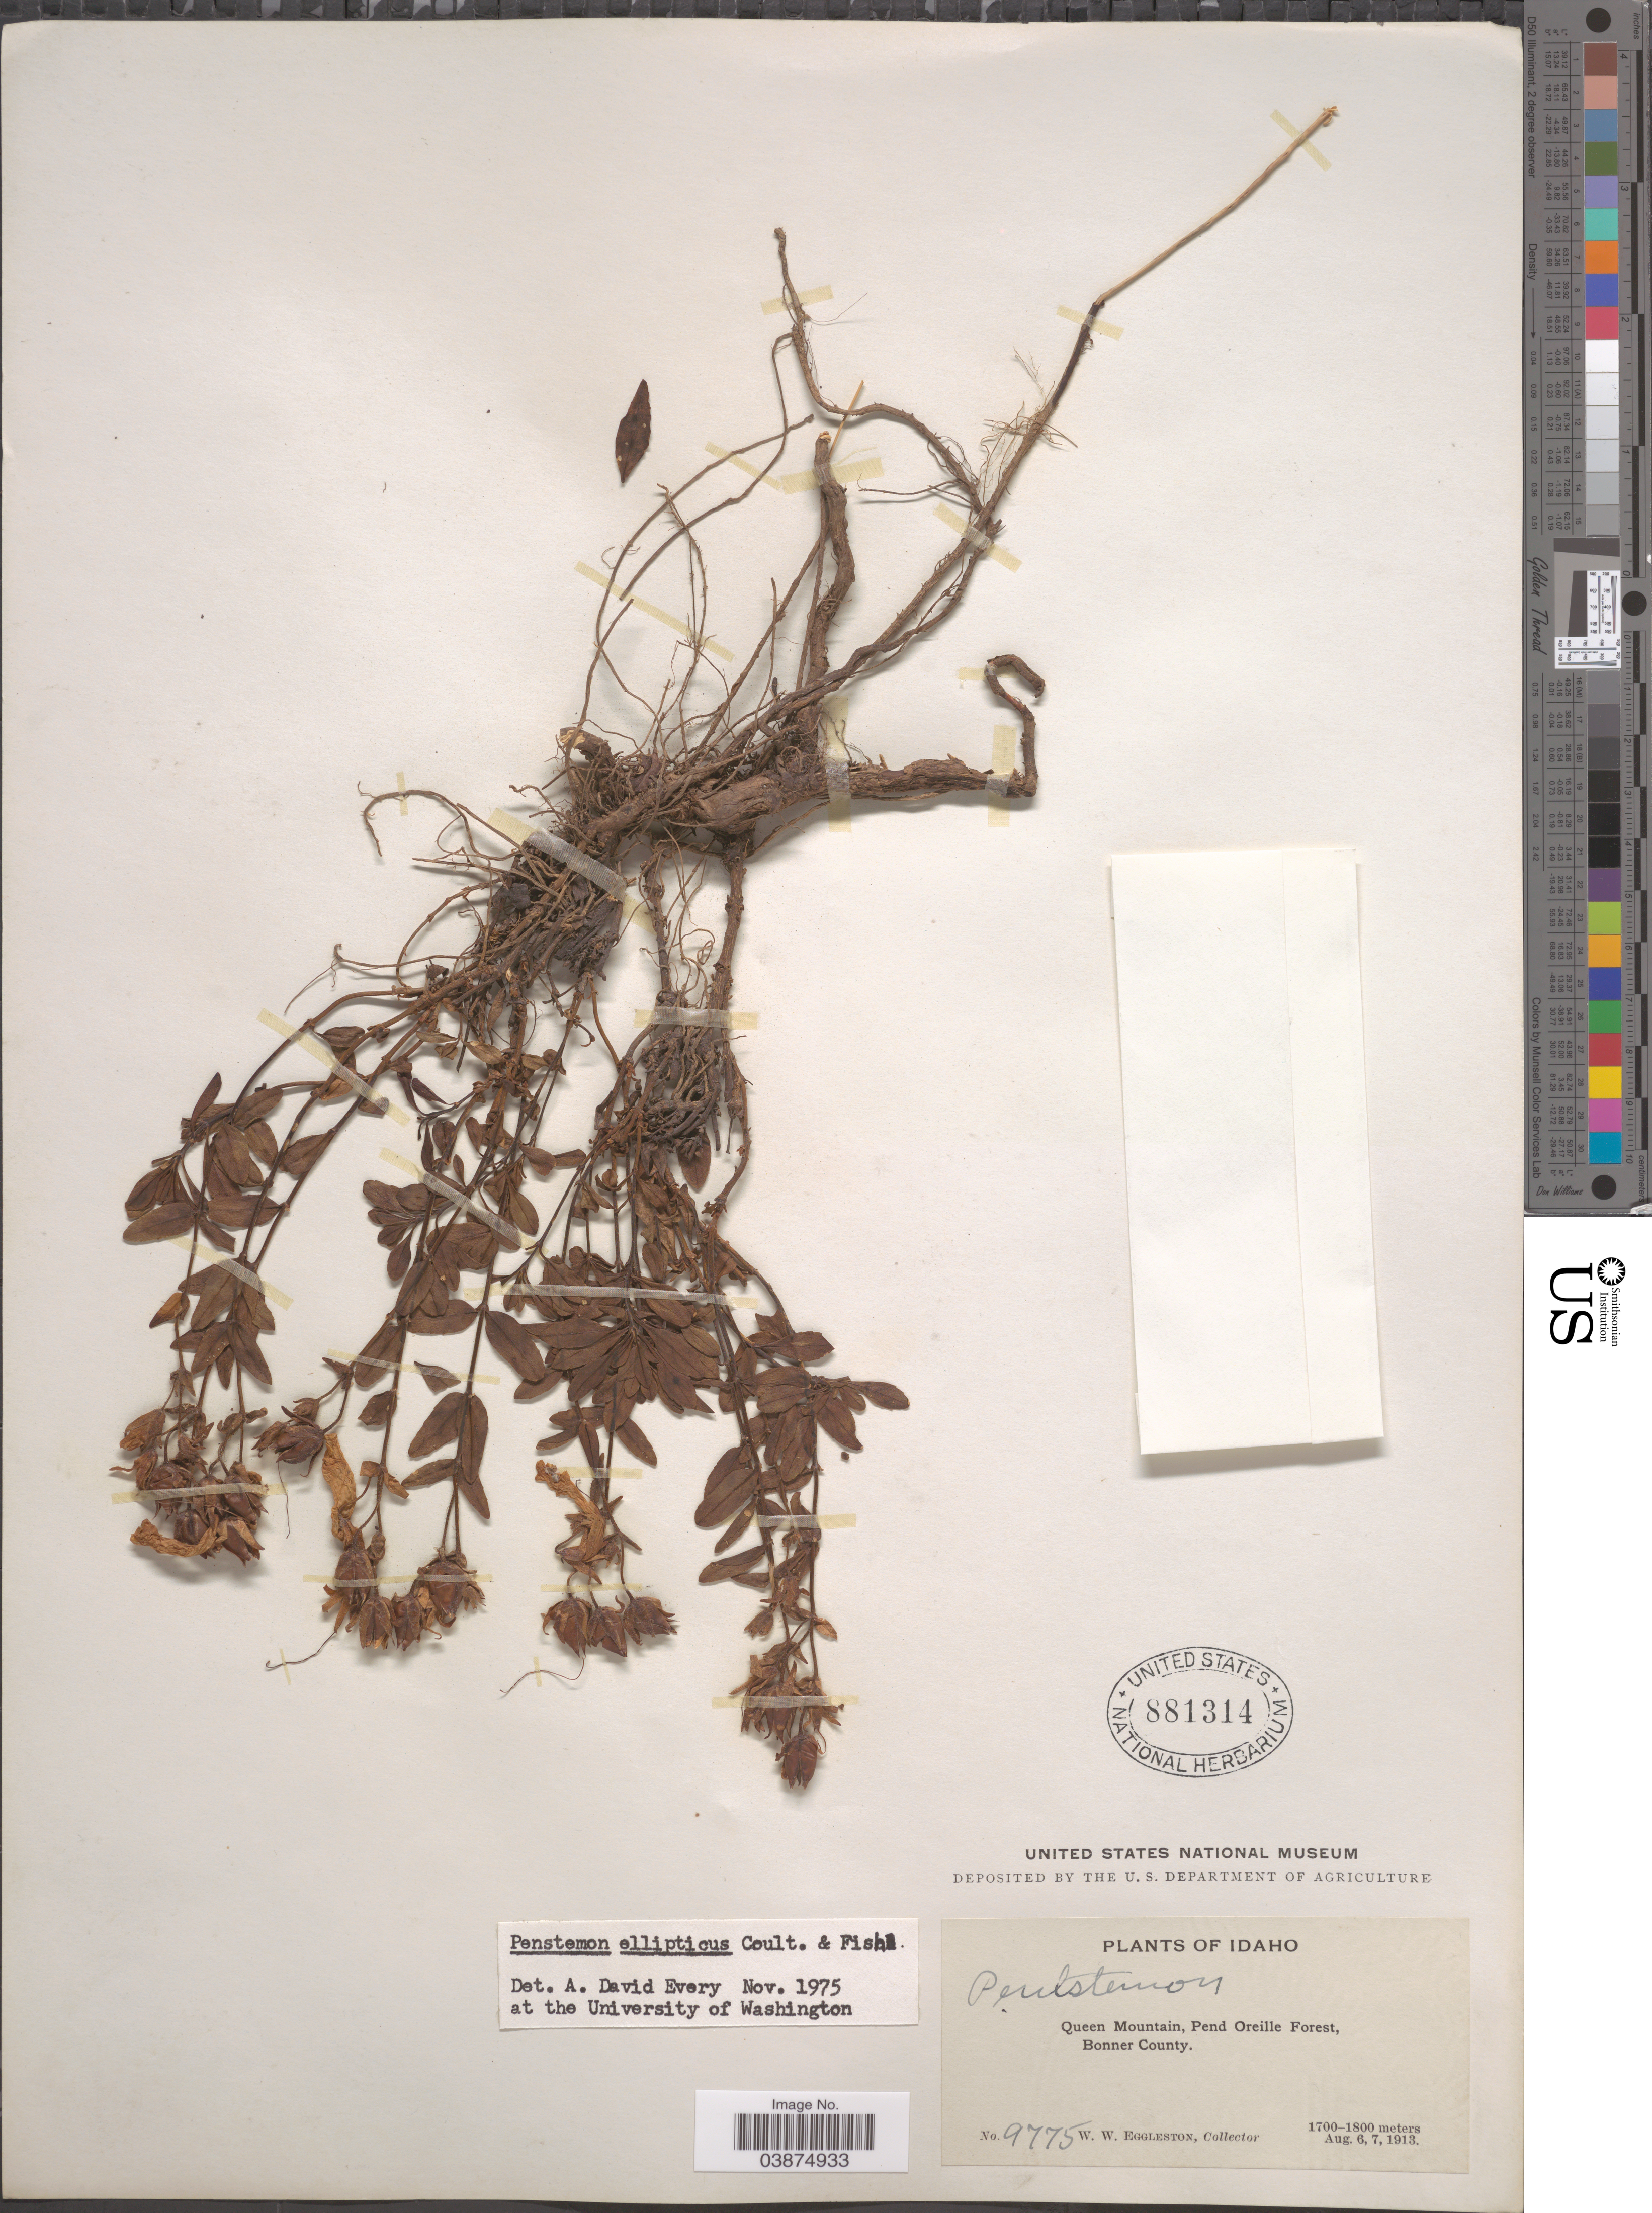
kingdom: Plantae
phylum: Tracheophyta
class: Magnoliopsida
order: Lamiales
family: Plantaginaceae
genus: Penstemon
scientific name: Penstemon ellipticus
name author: Greene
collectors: W. W. Eggleston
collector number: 9775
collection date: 1913-08-06/1913-08-07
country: United States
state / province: Idaho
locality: Queen Mountain, Pend Oreille Forest, Bonner County.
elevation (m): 1700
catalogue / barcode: US 881314